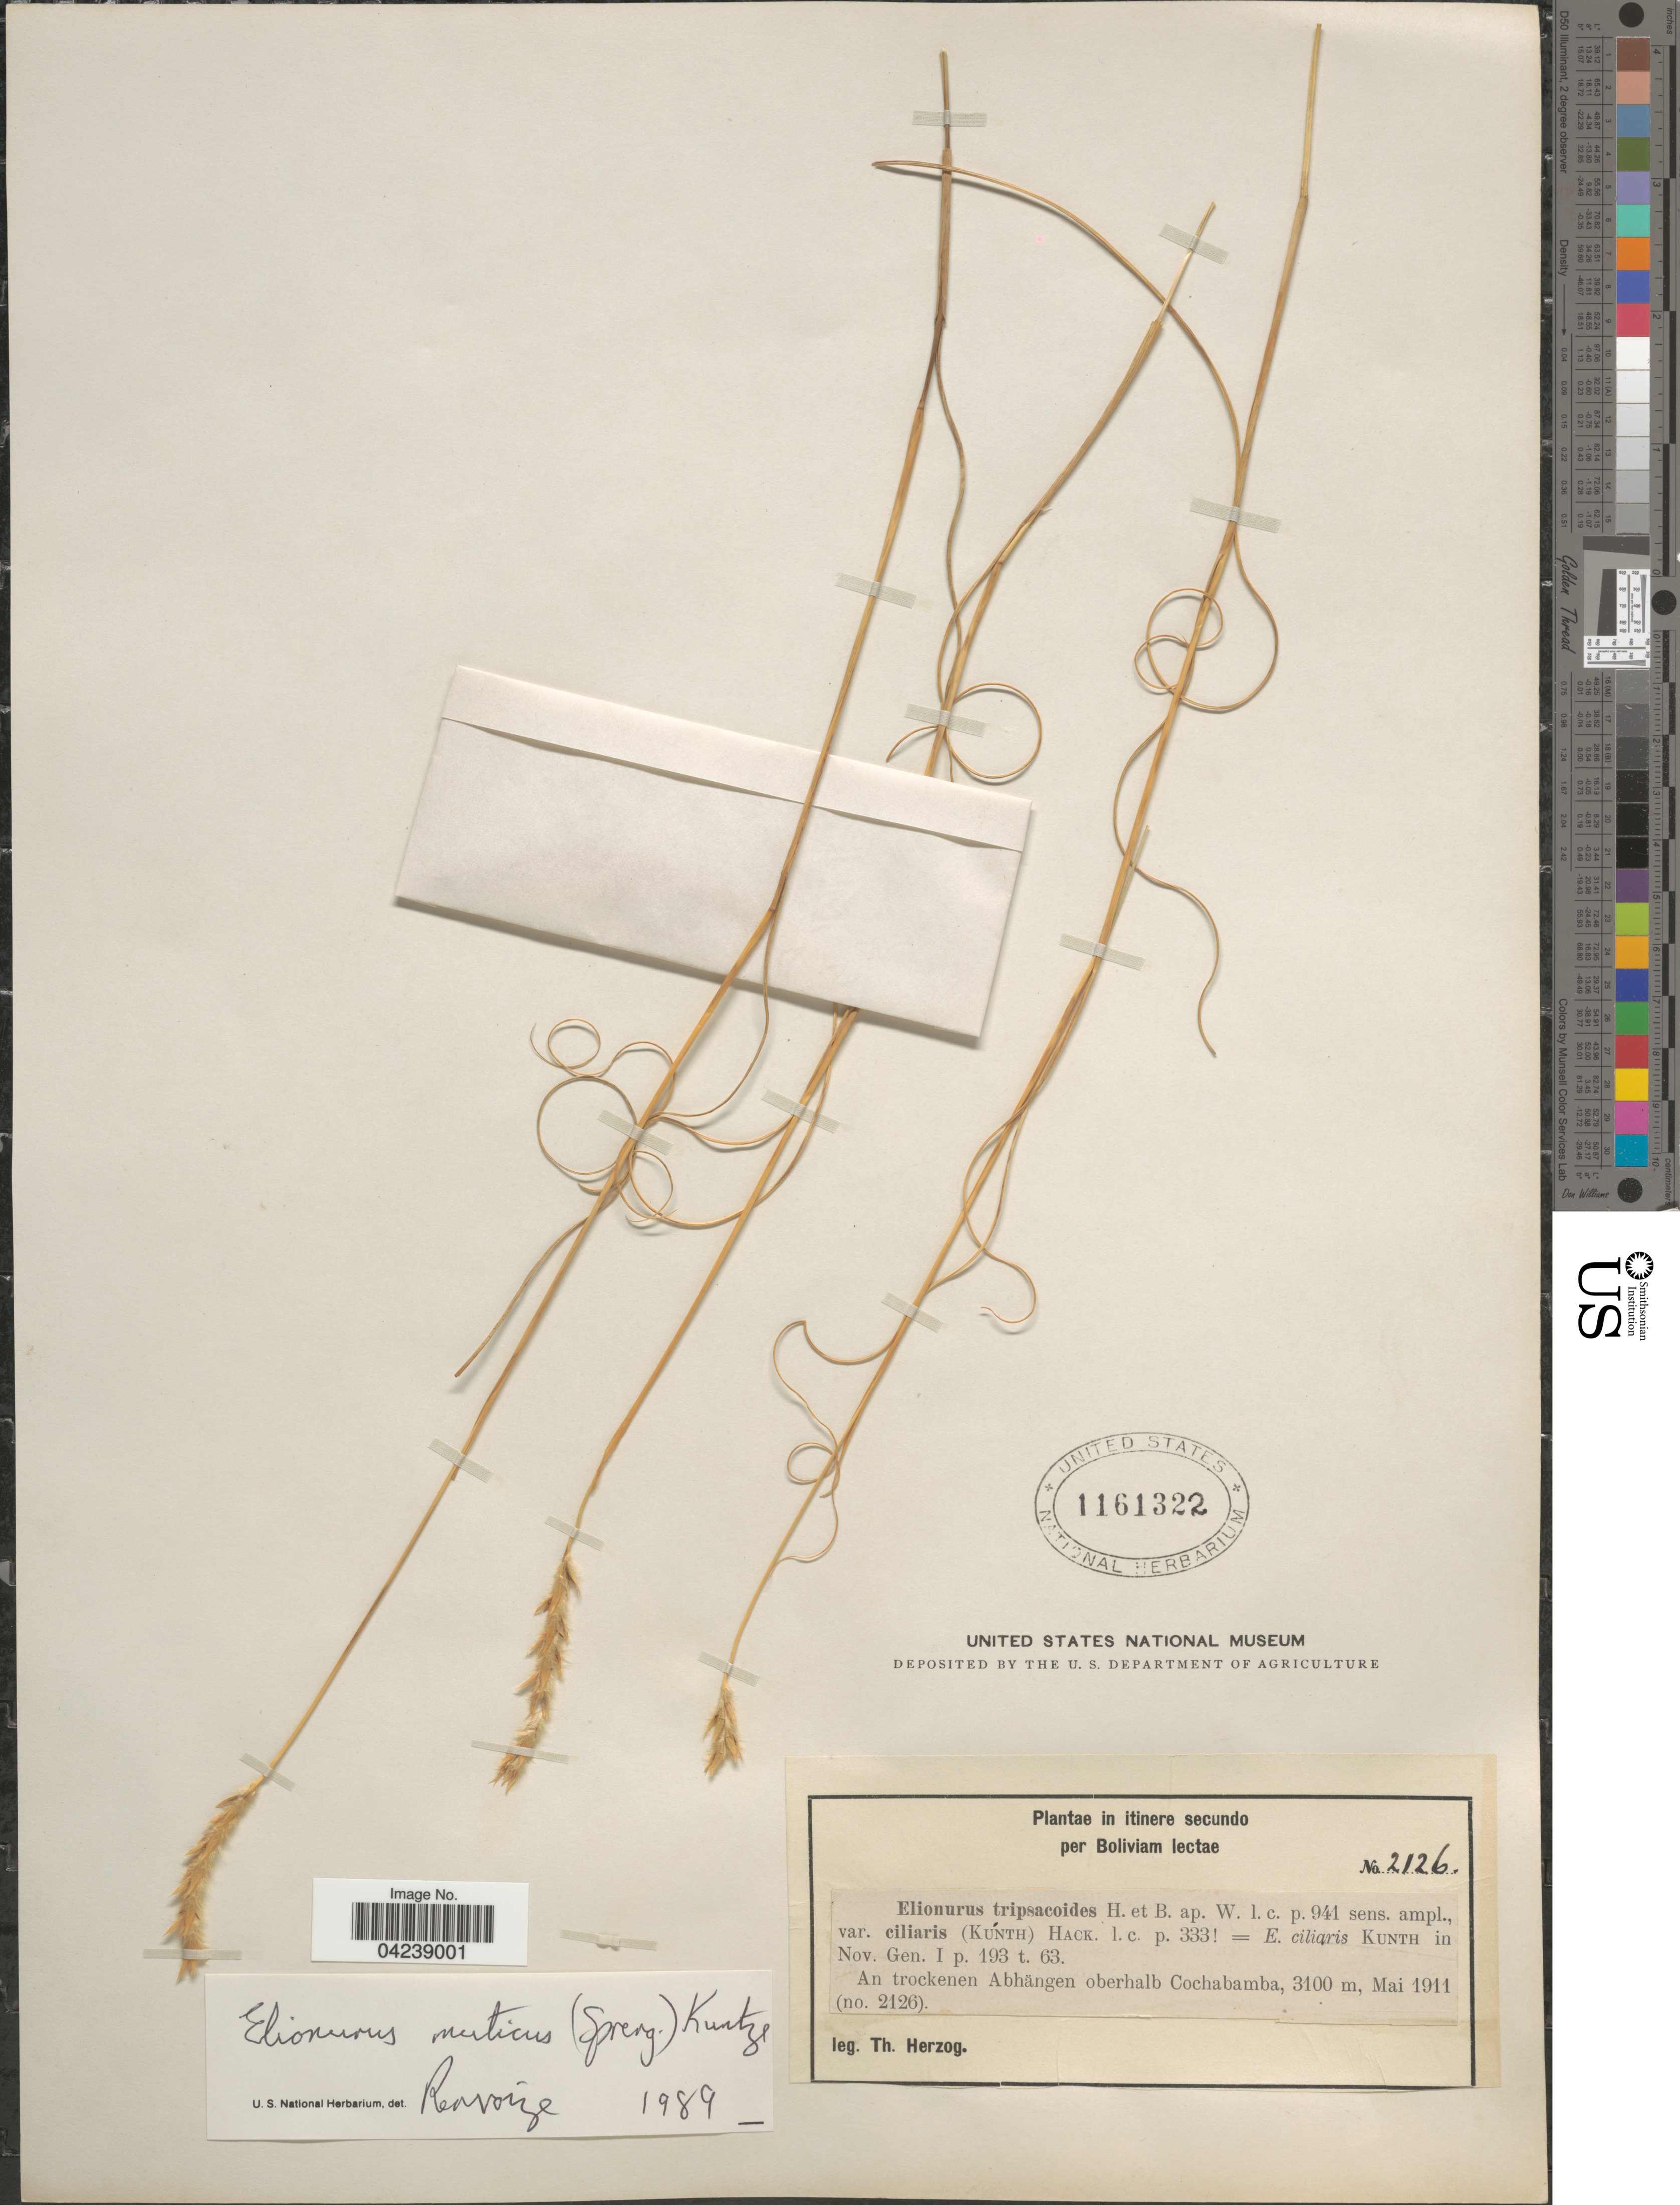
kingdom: Plantae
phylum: Tracheophyta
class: Liliopsida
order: Poales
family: Poaceae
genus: Elionurus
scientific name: Elionurus muticus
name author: (Spreng.) Kuntze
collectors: T. Herzog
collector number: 2126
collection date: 1911-05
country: Bolivia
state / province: Cochabamba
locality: In itinere secundo per Boliviam lectae. An trockenen Abhängen oberhalb Cochabamba.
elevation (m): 3100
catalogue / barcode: US 1161322